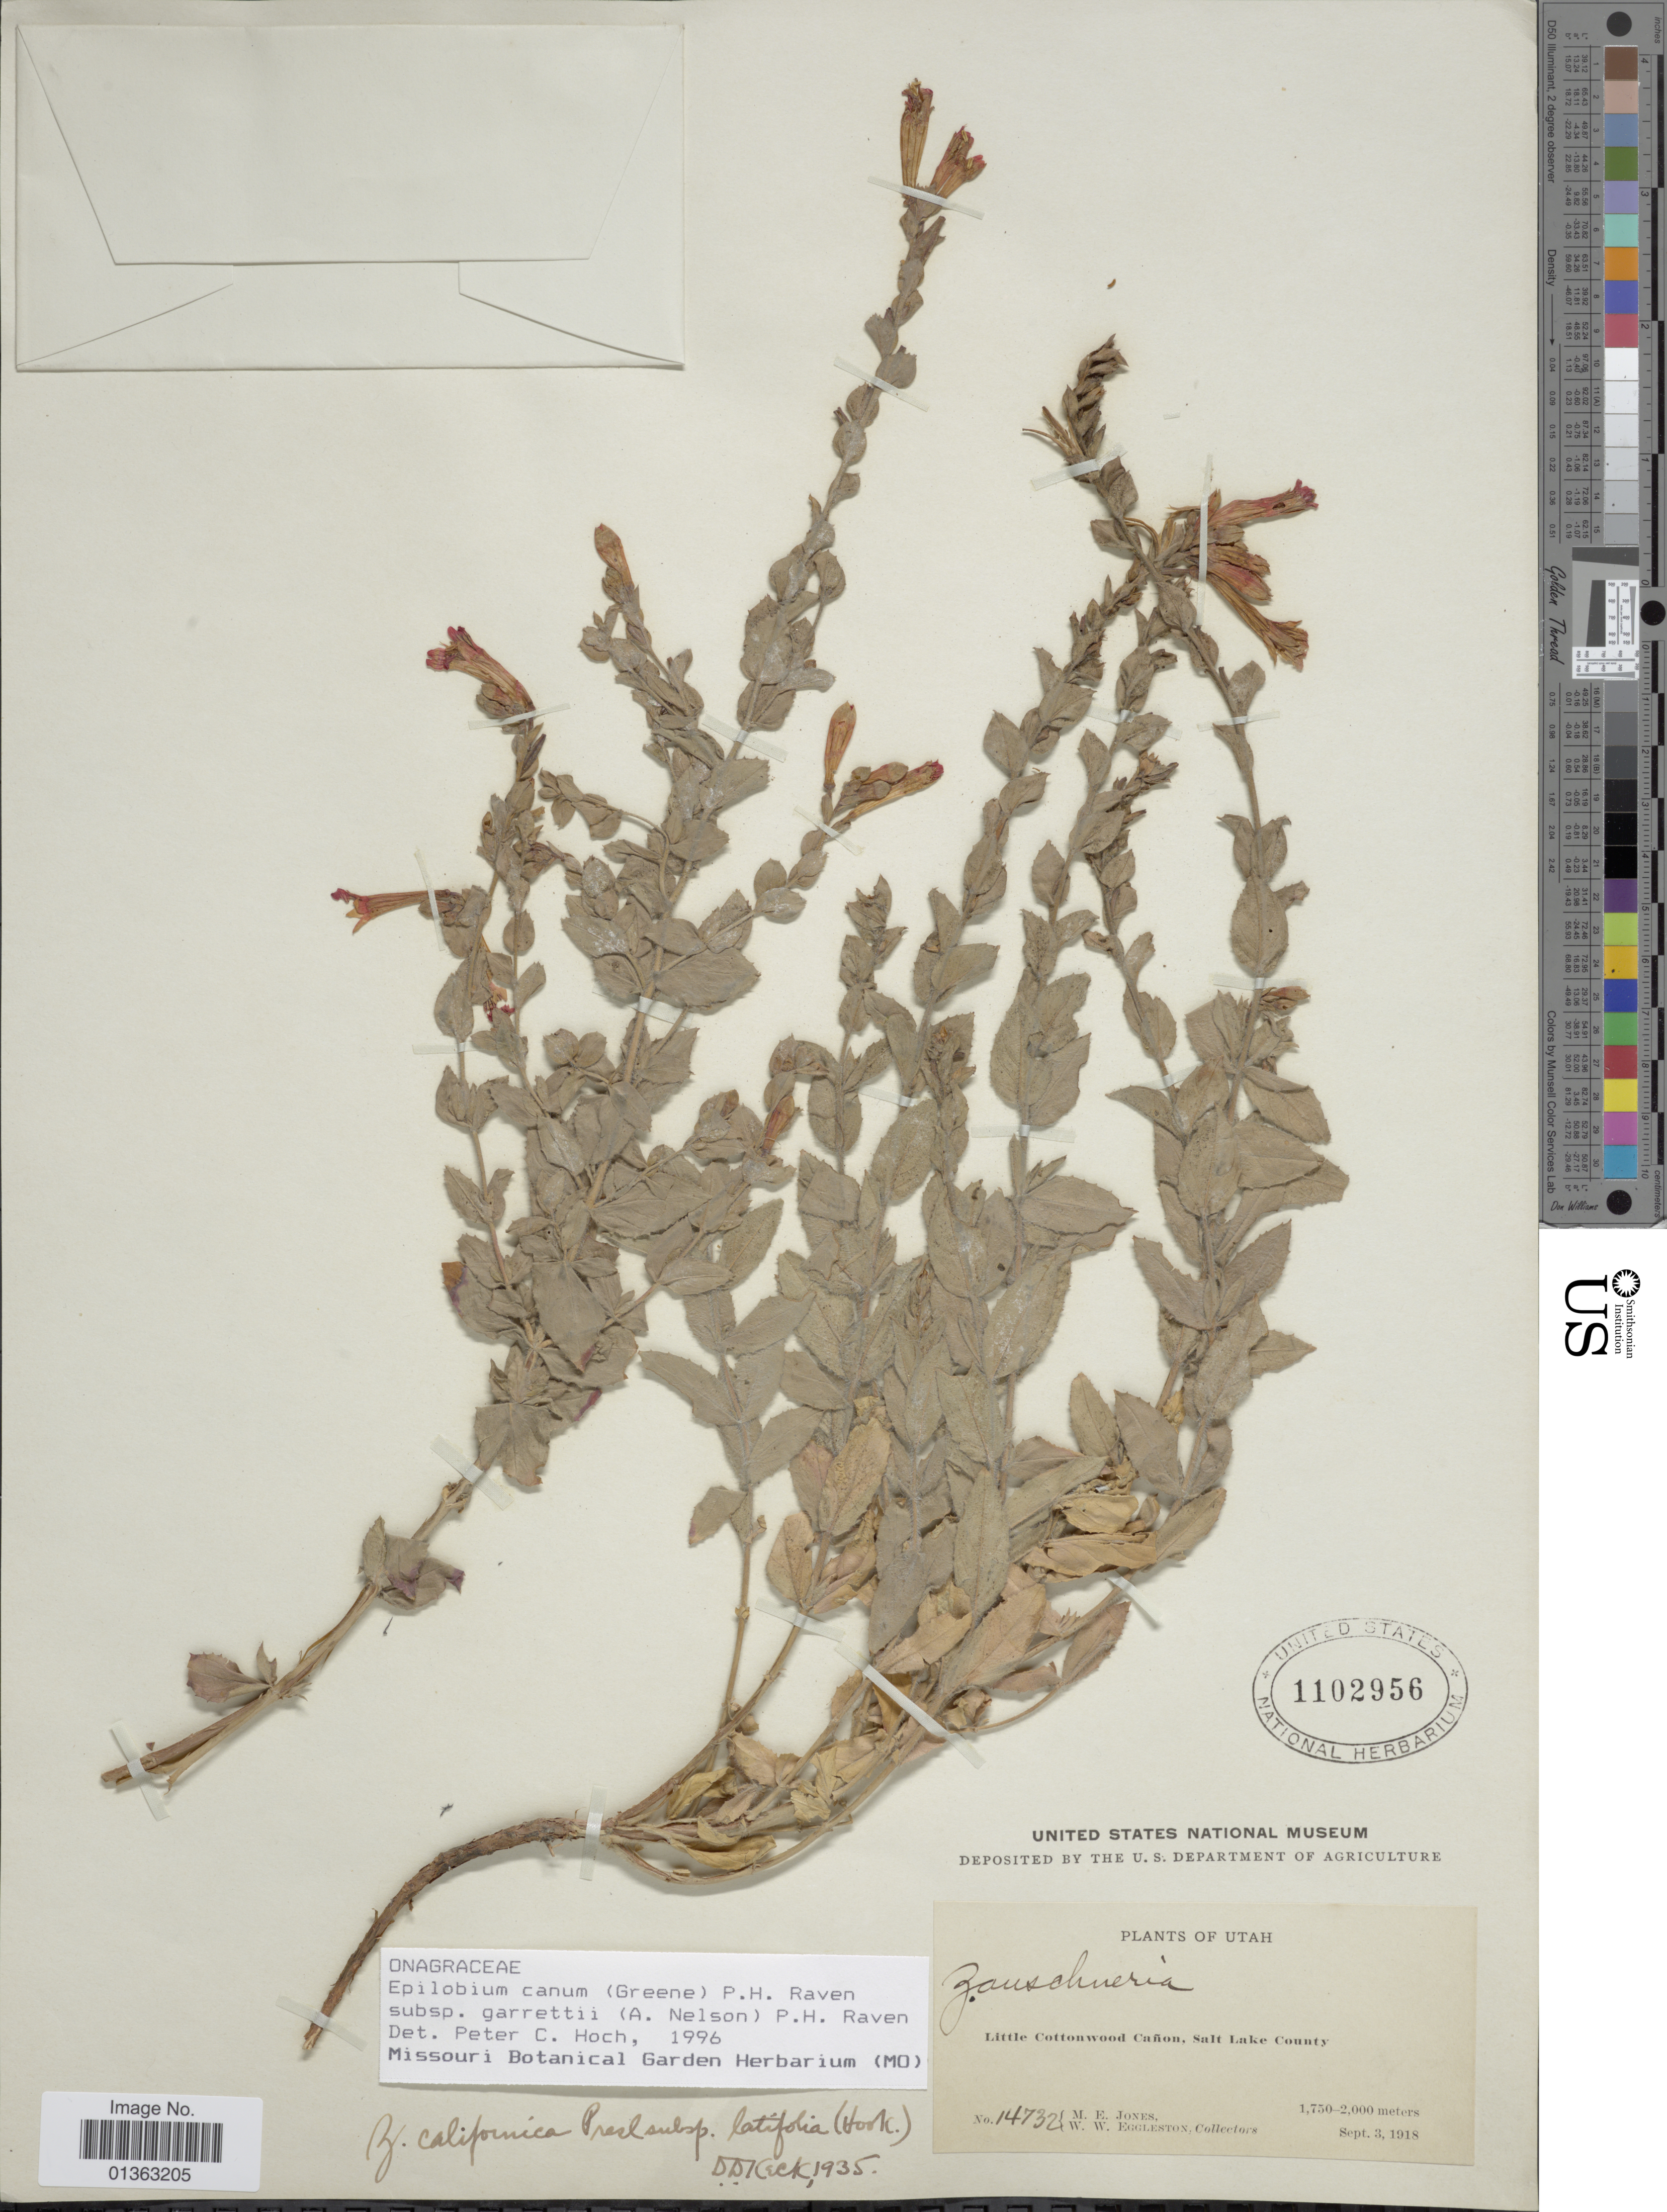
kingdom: Plantae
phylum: Tracheophyta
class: Magnoliopsida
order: Myrtales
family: Onagraceae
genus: Epilobium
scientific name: Epilobium canum subsp. garrettii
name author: (A. Nelson) P.H. Raven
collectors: M. E. Jones & W. W. Eggleston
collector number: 14732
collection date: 1918-09-03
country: United States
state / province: Utah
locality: Little Cottonwood Cañon, Salt Lake County.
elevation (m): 1750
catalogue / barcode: US 1102956